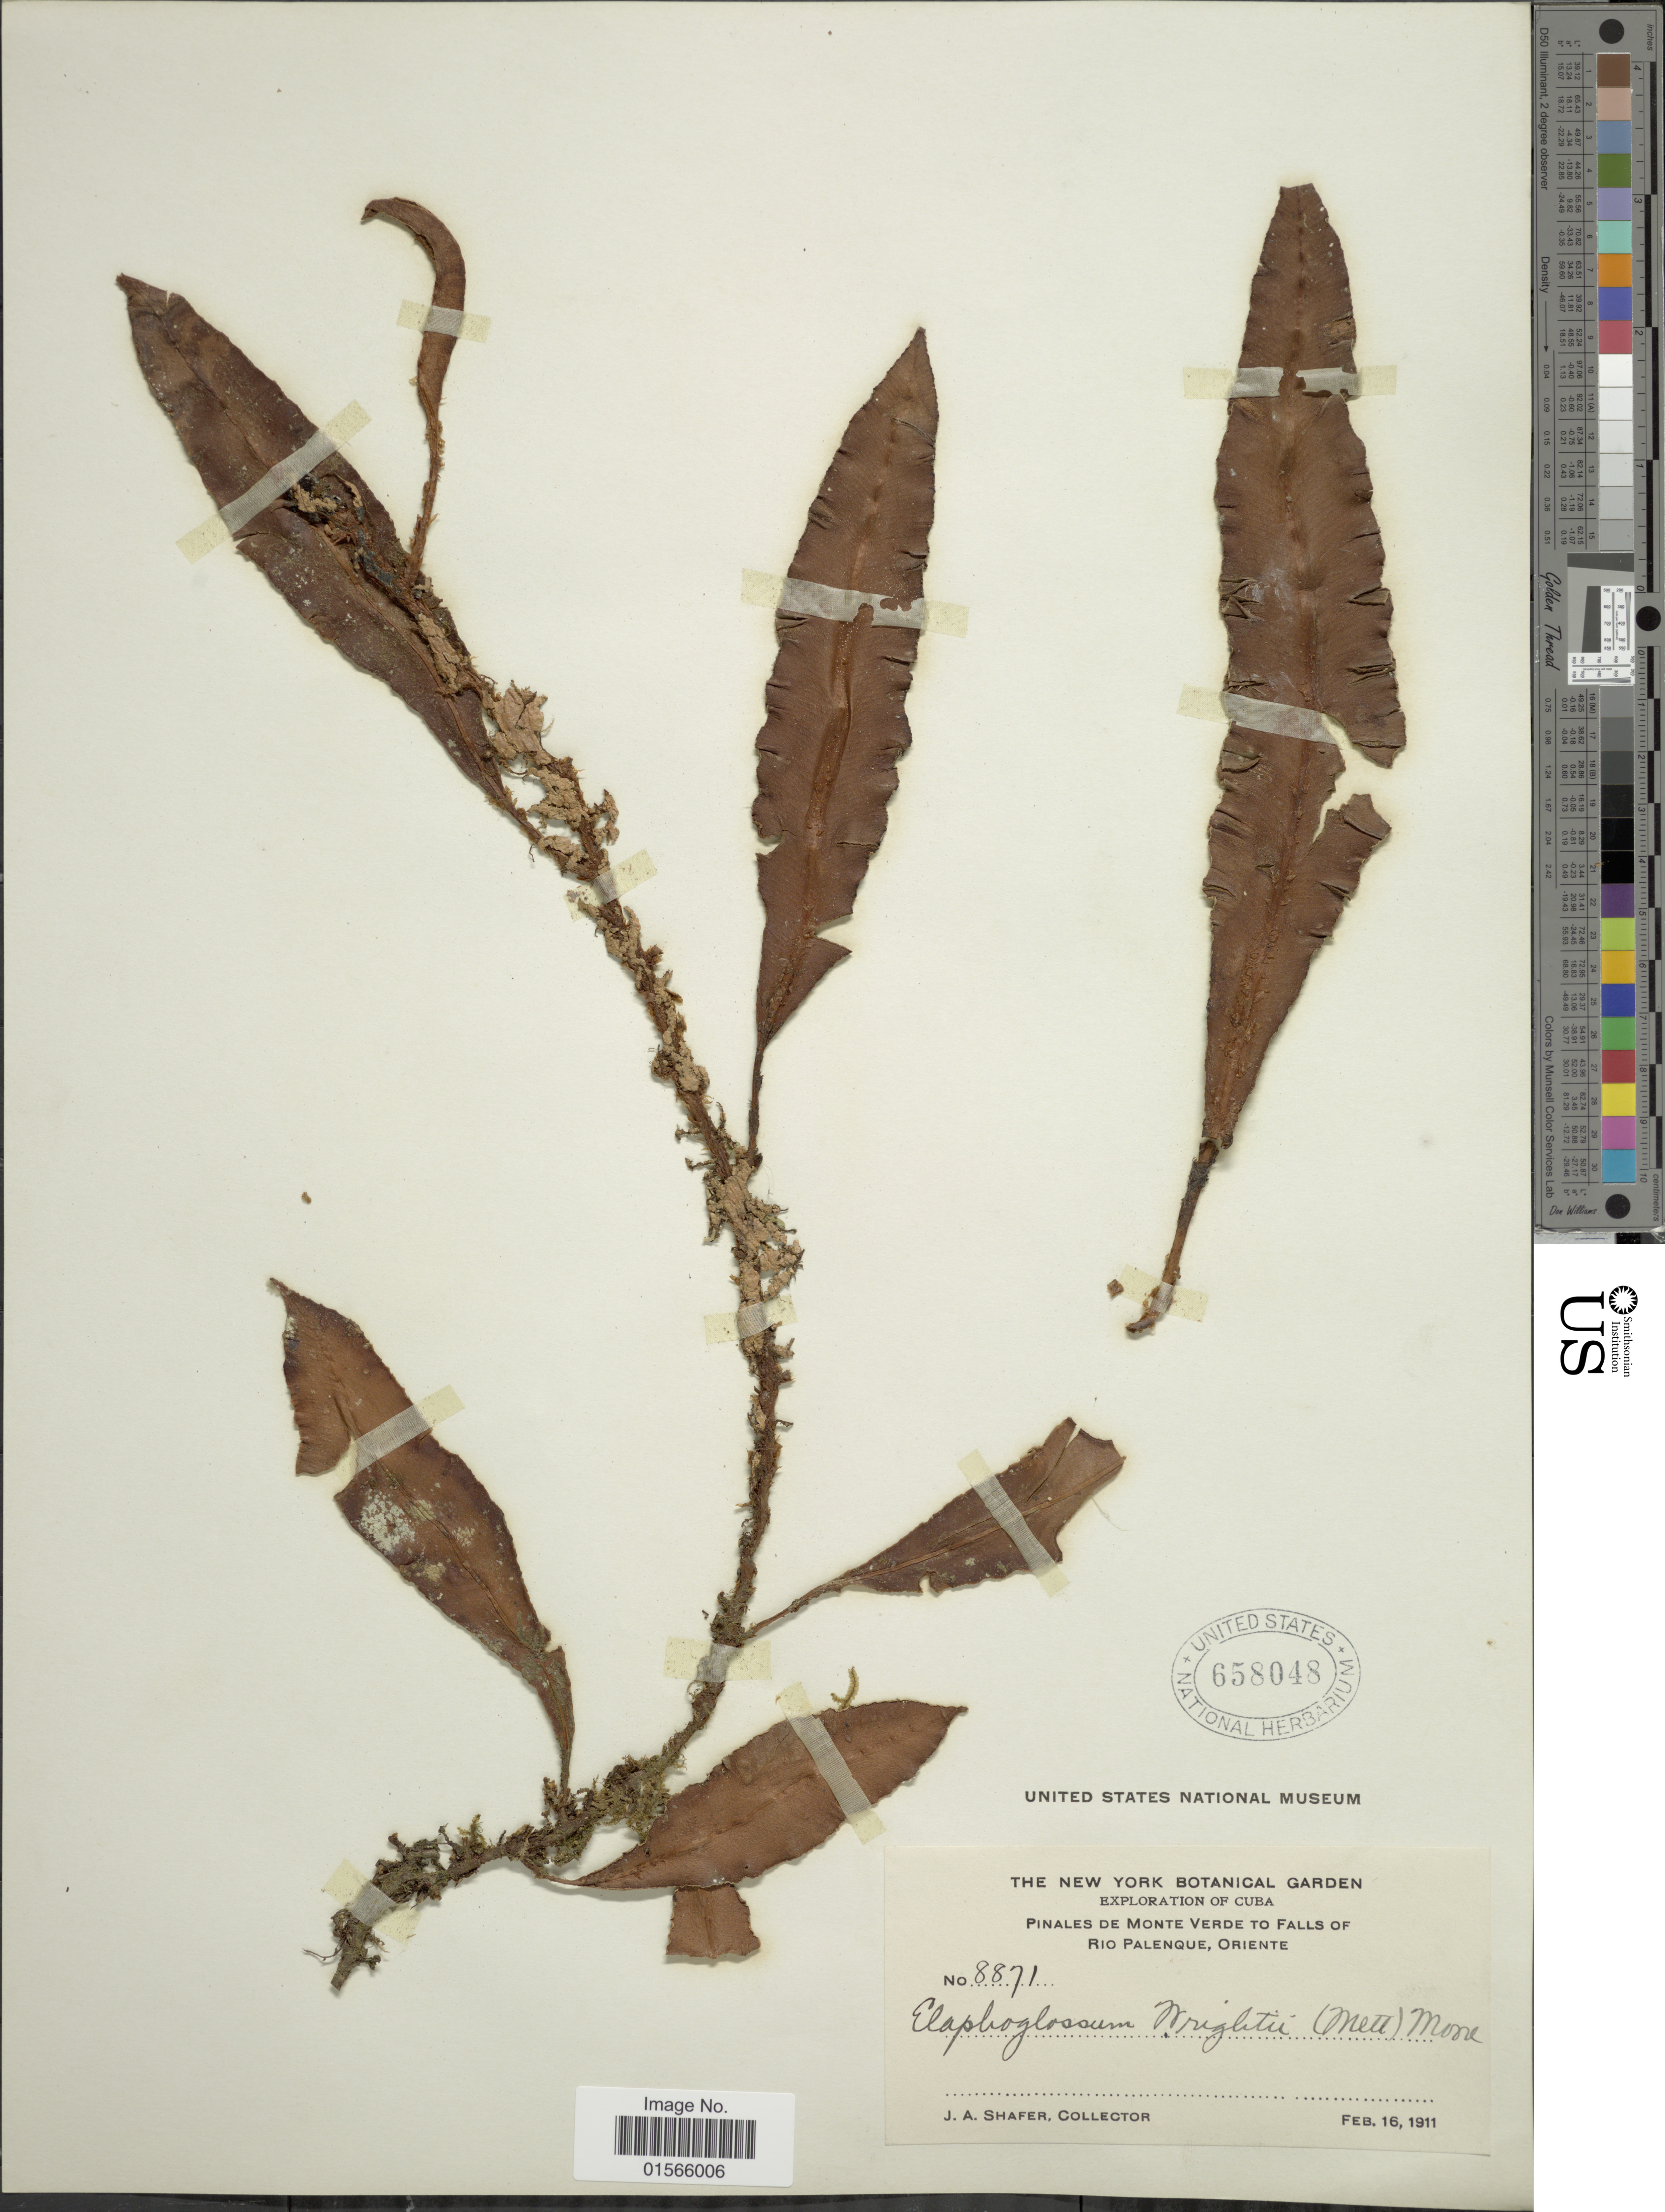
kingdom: Plantae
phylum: Tracheophyta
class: Polypodiopsida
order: Polypodiales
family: Dryopteridaceae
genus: Elaphoglossum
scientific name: Elaphoglossum wrightii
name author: (Mett. ex D.C. Eaton) T. Moore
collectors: J. A. Shafer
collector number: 8871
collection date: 1911-02-16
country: Cuba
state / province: Oriente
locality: Pinales de Monte Verde to Falls of Rio Palenque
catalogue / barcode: US 658048